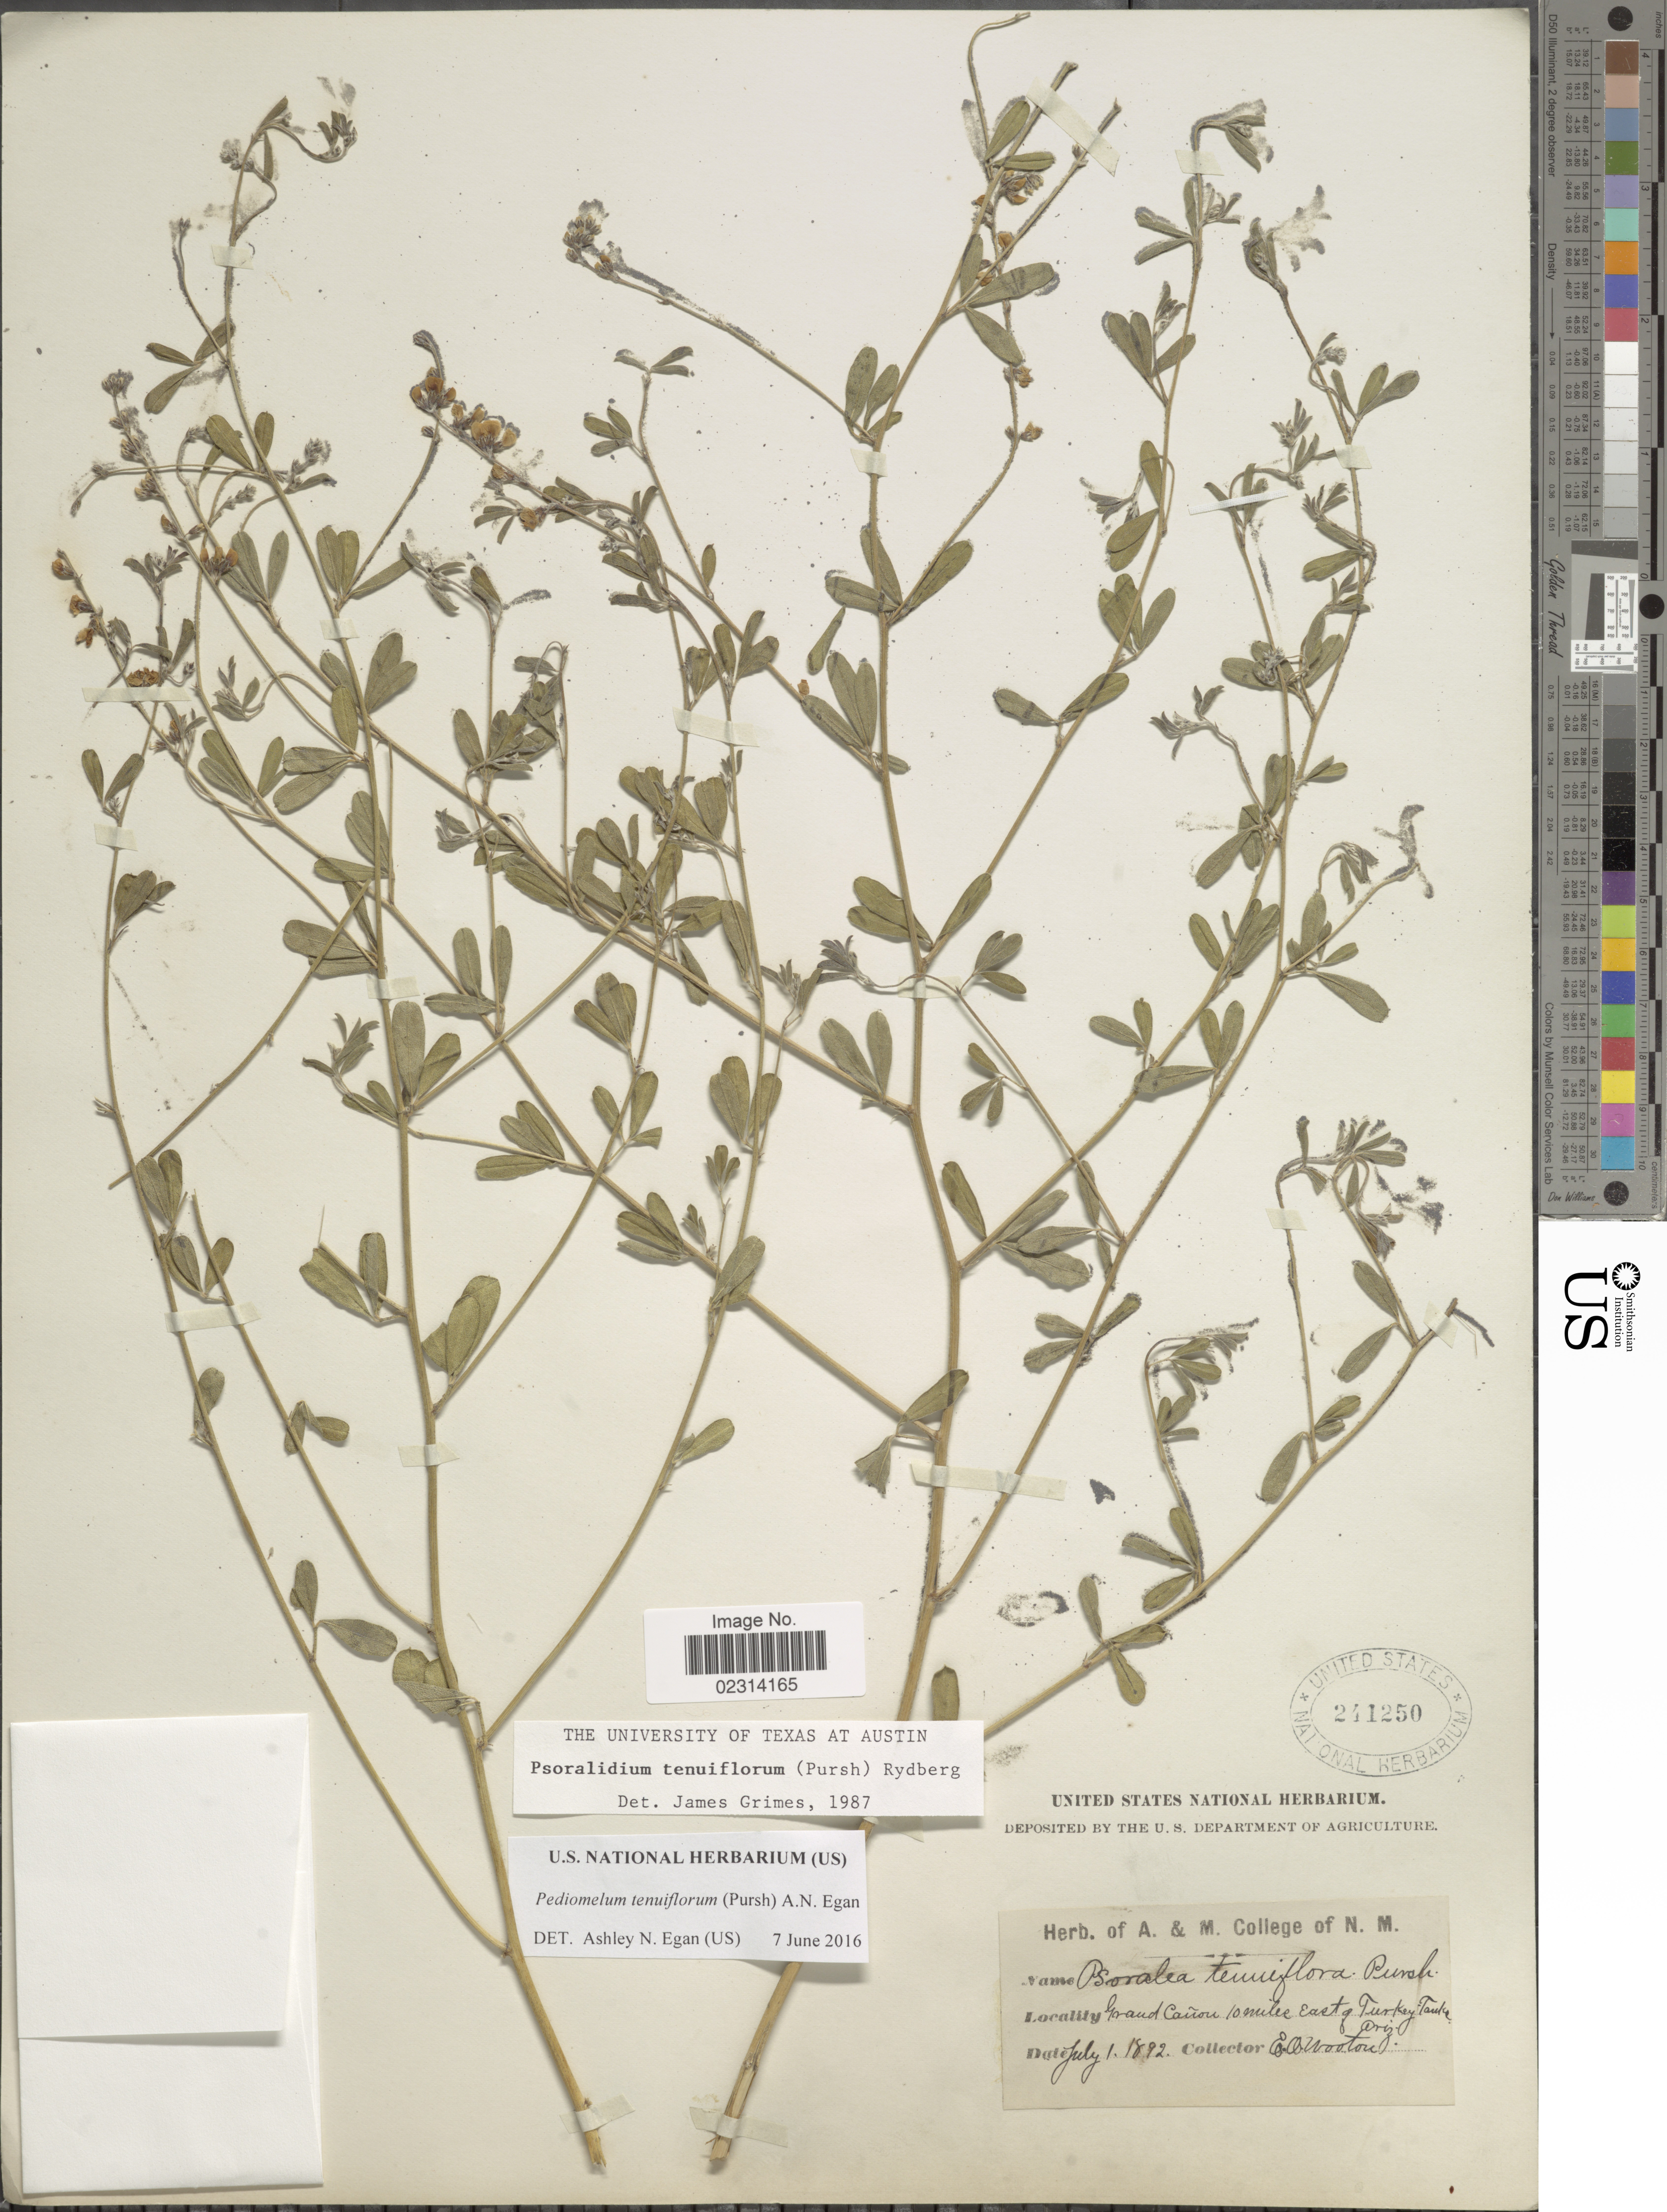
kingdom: Plantae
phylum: Tracheophyta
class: Magnoliopsida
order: Fabales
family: Fabaceae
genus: Psoralidium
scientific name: Psoralidium tenuiflorum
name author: (Pursh) Rydb.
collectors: E. O. Wooton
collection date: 1892-07-01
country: United States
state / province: Arizona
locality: Grand Cañon, 10 miles East of Turkey Tanks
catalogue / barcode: US 241250